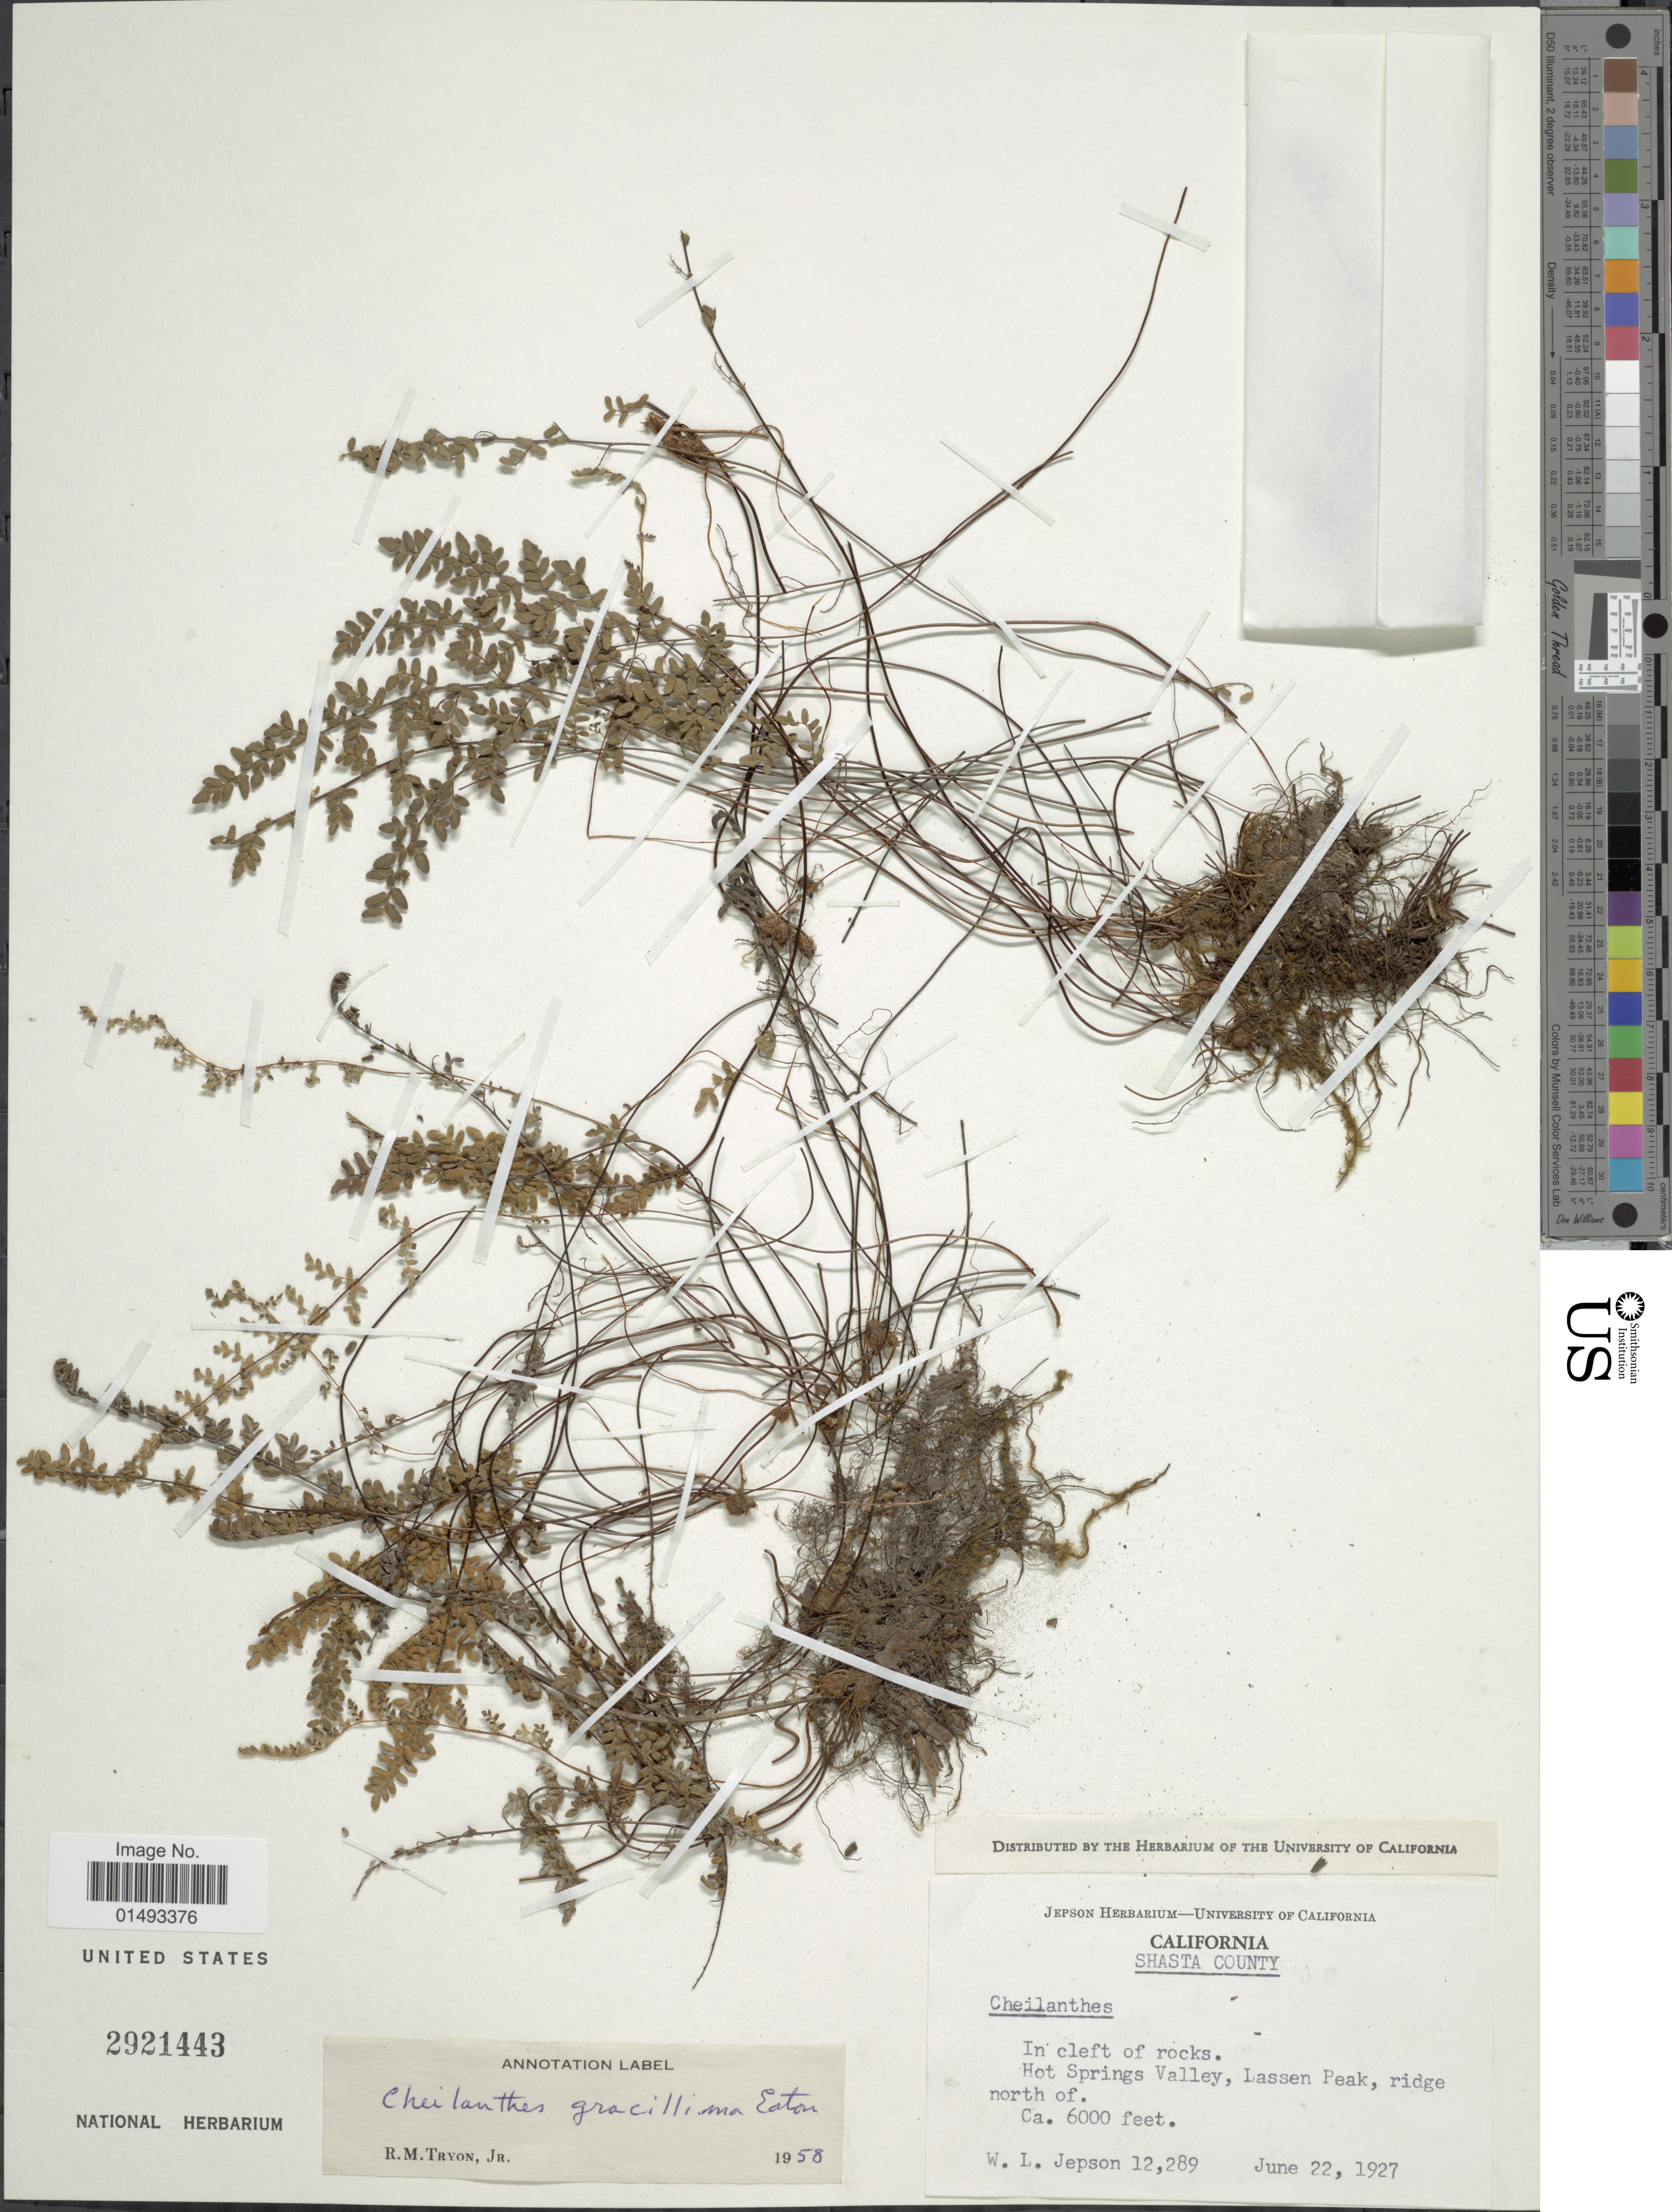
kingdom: Plantae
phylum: Tracheophyta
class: Polypodiopsida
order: Polypodiales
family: Pteridaceae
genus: Myriopteris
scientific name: Myriopteris gracillima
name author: (D.C. Eaton) J. Sm.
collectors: W. L. Jepson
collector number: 12289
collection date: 1927-06-22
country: United States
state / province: California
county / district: Shasta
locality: Shasta County, Hot Springs Valley, Lassen Peak, ridge north of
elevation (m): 1829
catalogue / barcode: US 2921443